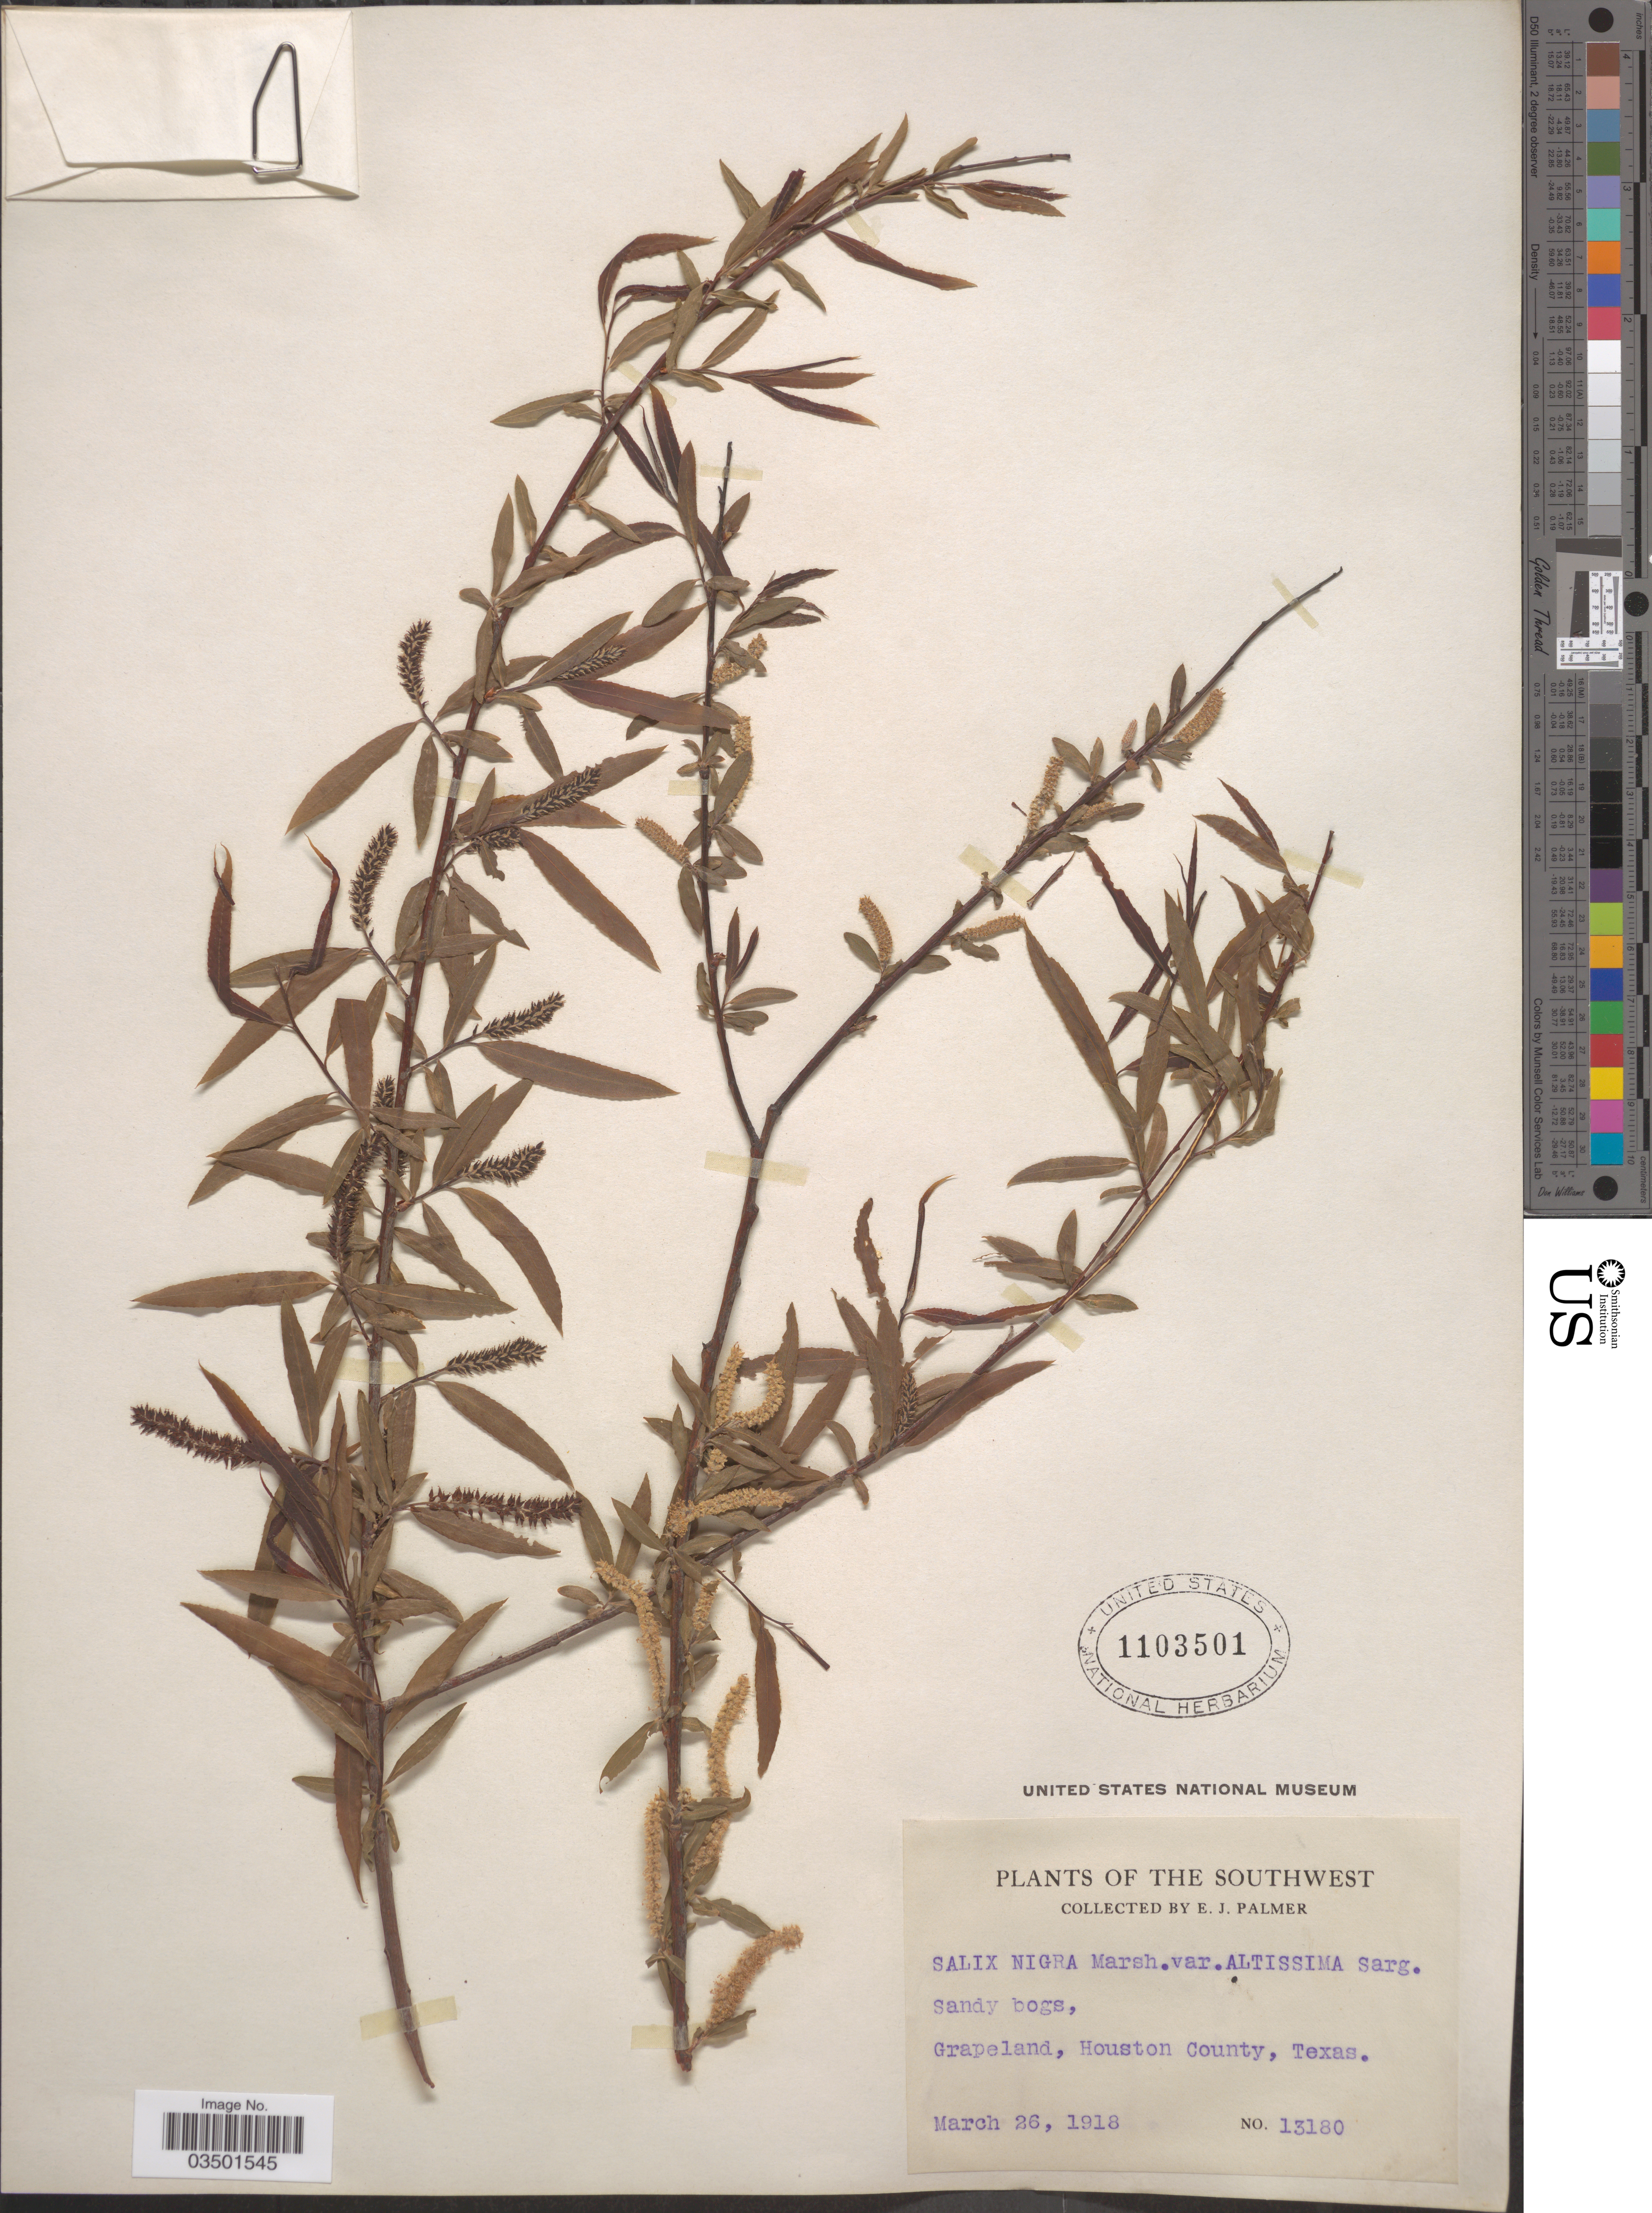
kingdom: Plantae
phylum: Tracheophyta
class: Magnoliopsida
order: Malpighiales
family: Salicaceae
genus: Salix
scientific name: Salix nigra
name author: Marshall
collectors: E. J. Palmer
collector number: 13180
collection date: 1918-03-26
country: United States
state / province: Texas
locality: The Southwest, Grapeland, Houston County.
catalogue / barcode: US 1103501